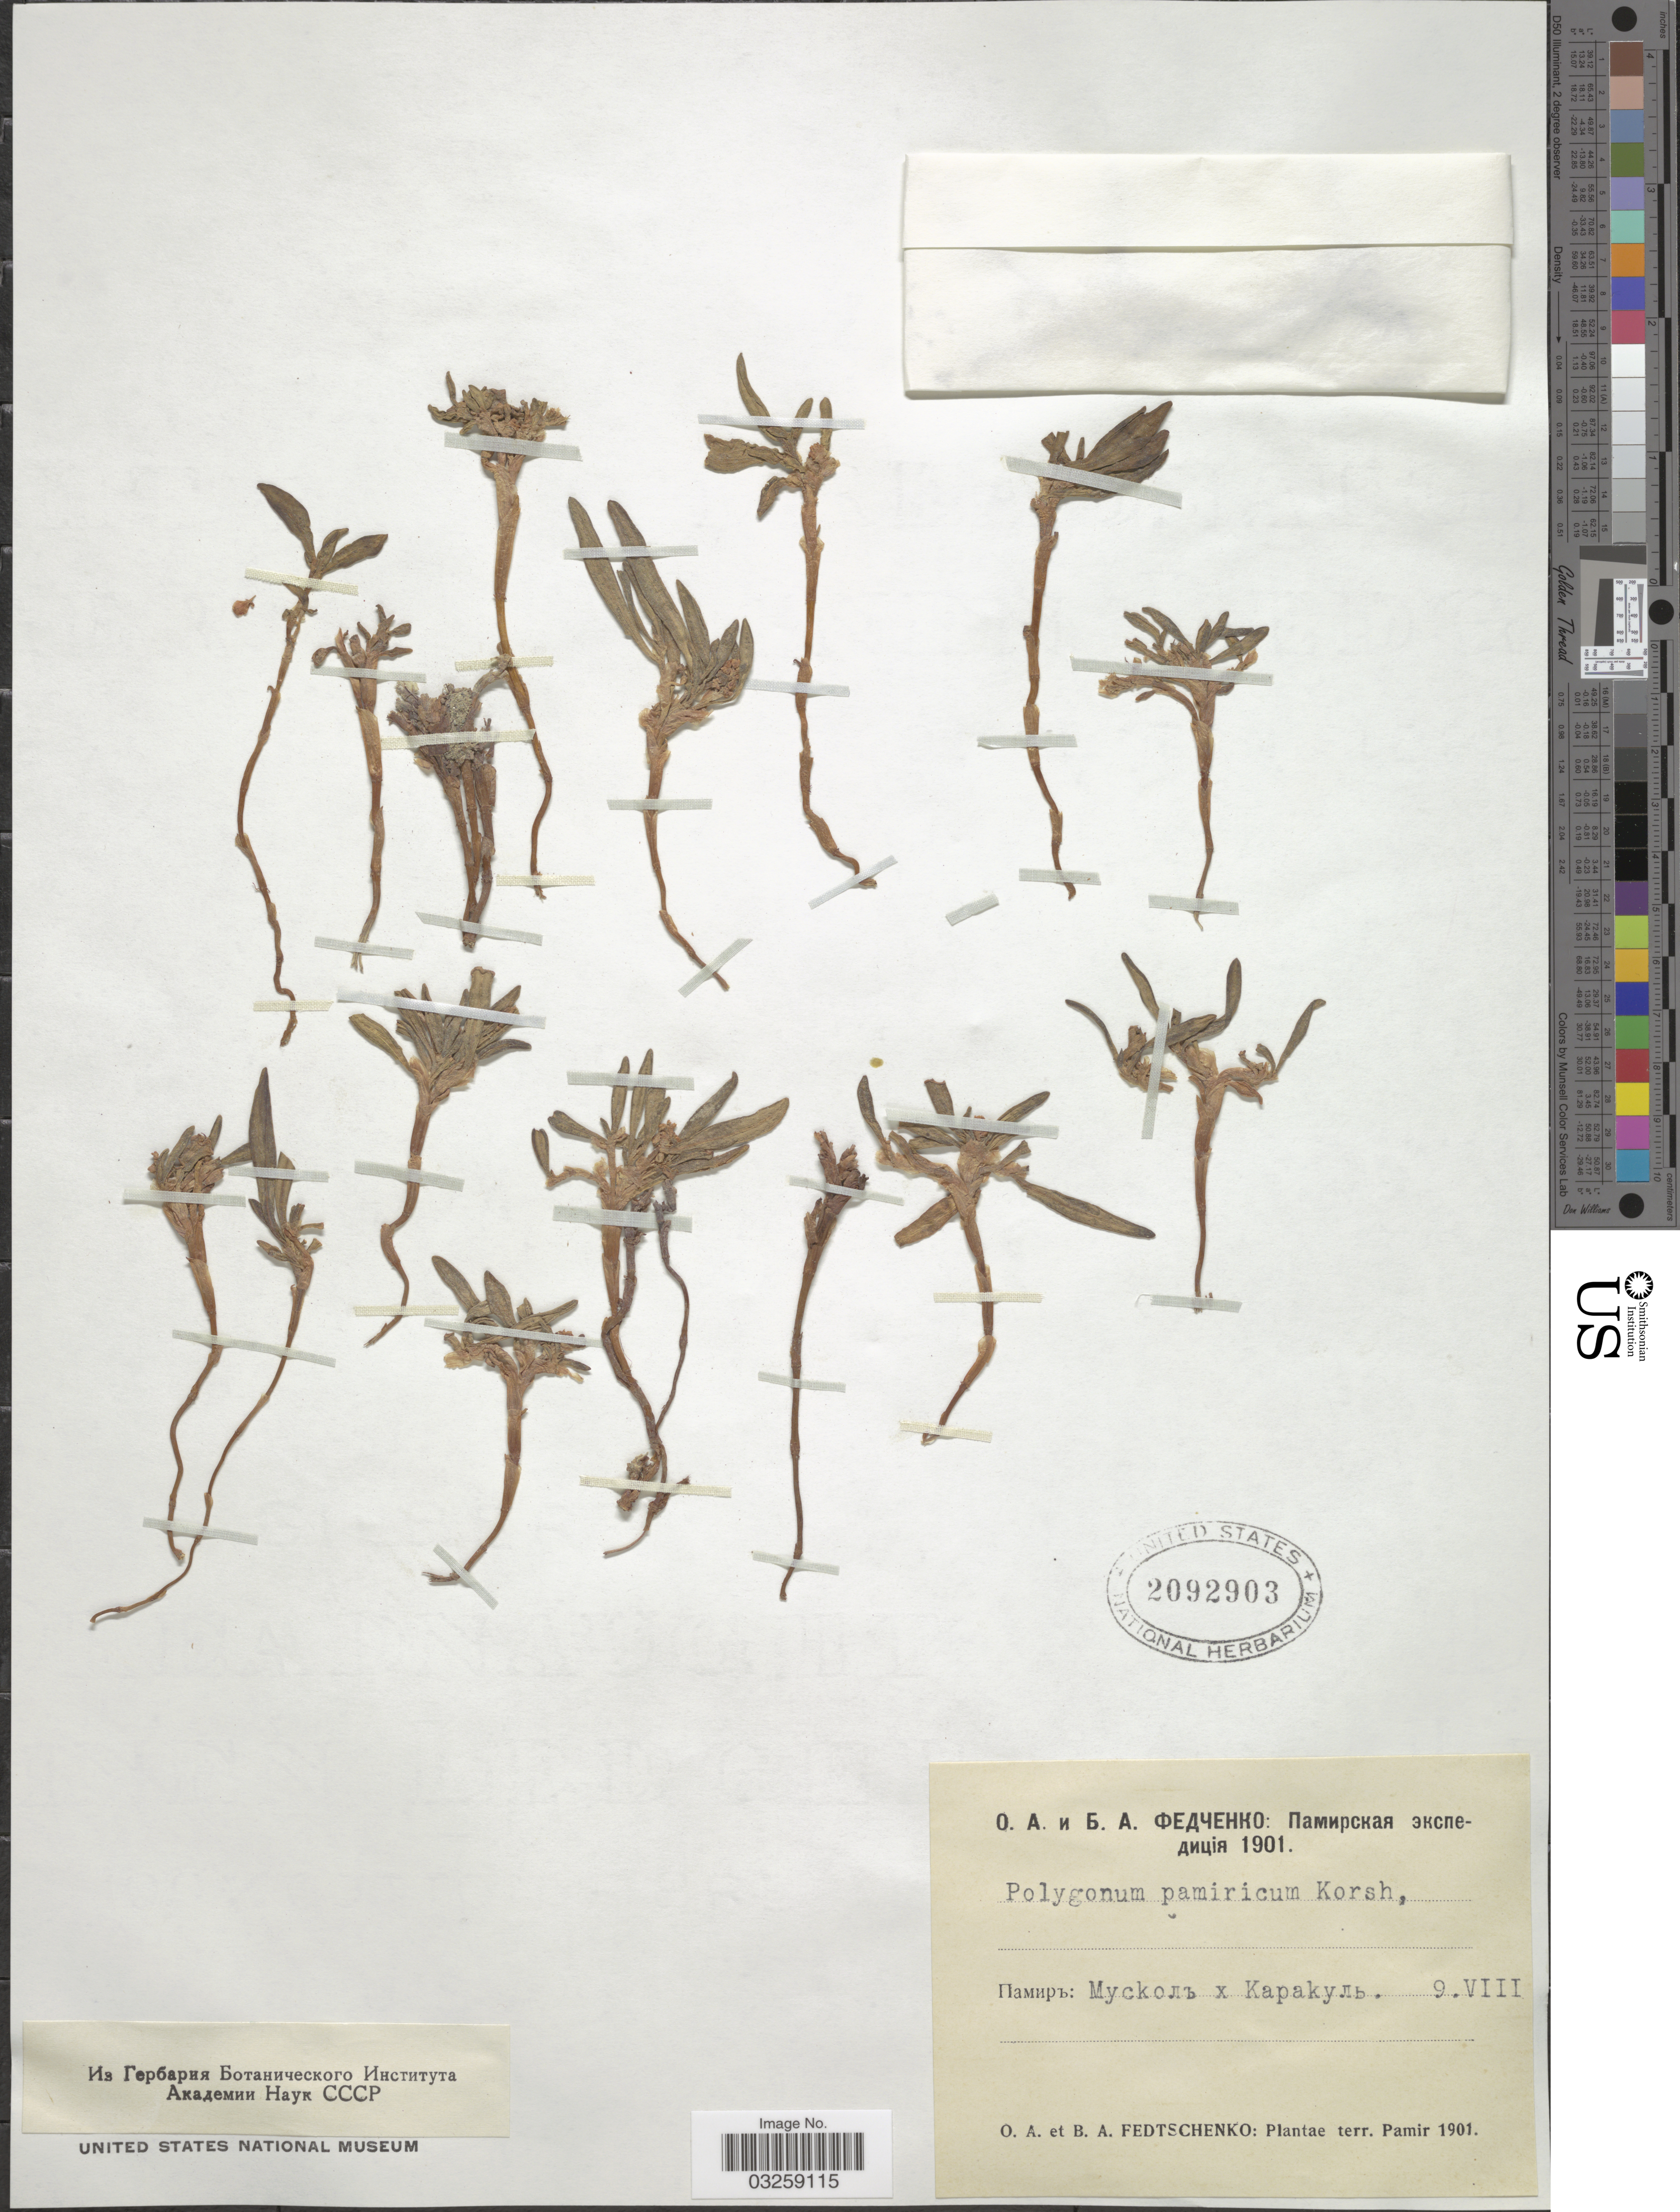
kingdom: Plantae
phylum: Tracheophyta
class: Magnoliopsida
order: Caryophyllales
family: Polygonaceae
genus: Knorringia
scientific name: Knorringia pamirica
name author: (Korsh.) Tzvelev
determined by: Strong, Mark T., (BOT), Smithsonian Institution - National Museum of Natural History (UNITED STATES)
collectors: O. A. Fedtschenko & B. A. Fedtschenko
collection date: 1901-08-09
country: Tajikistan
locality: Pamir Mountains, Karakul.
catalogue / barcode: US 2092903